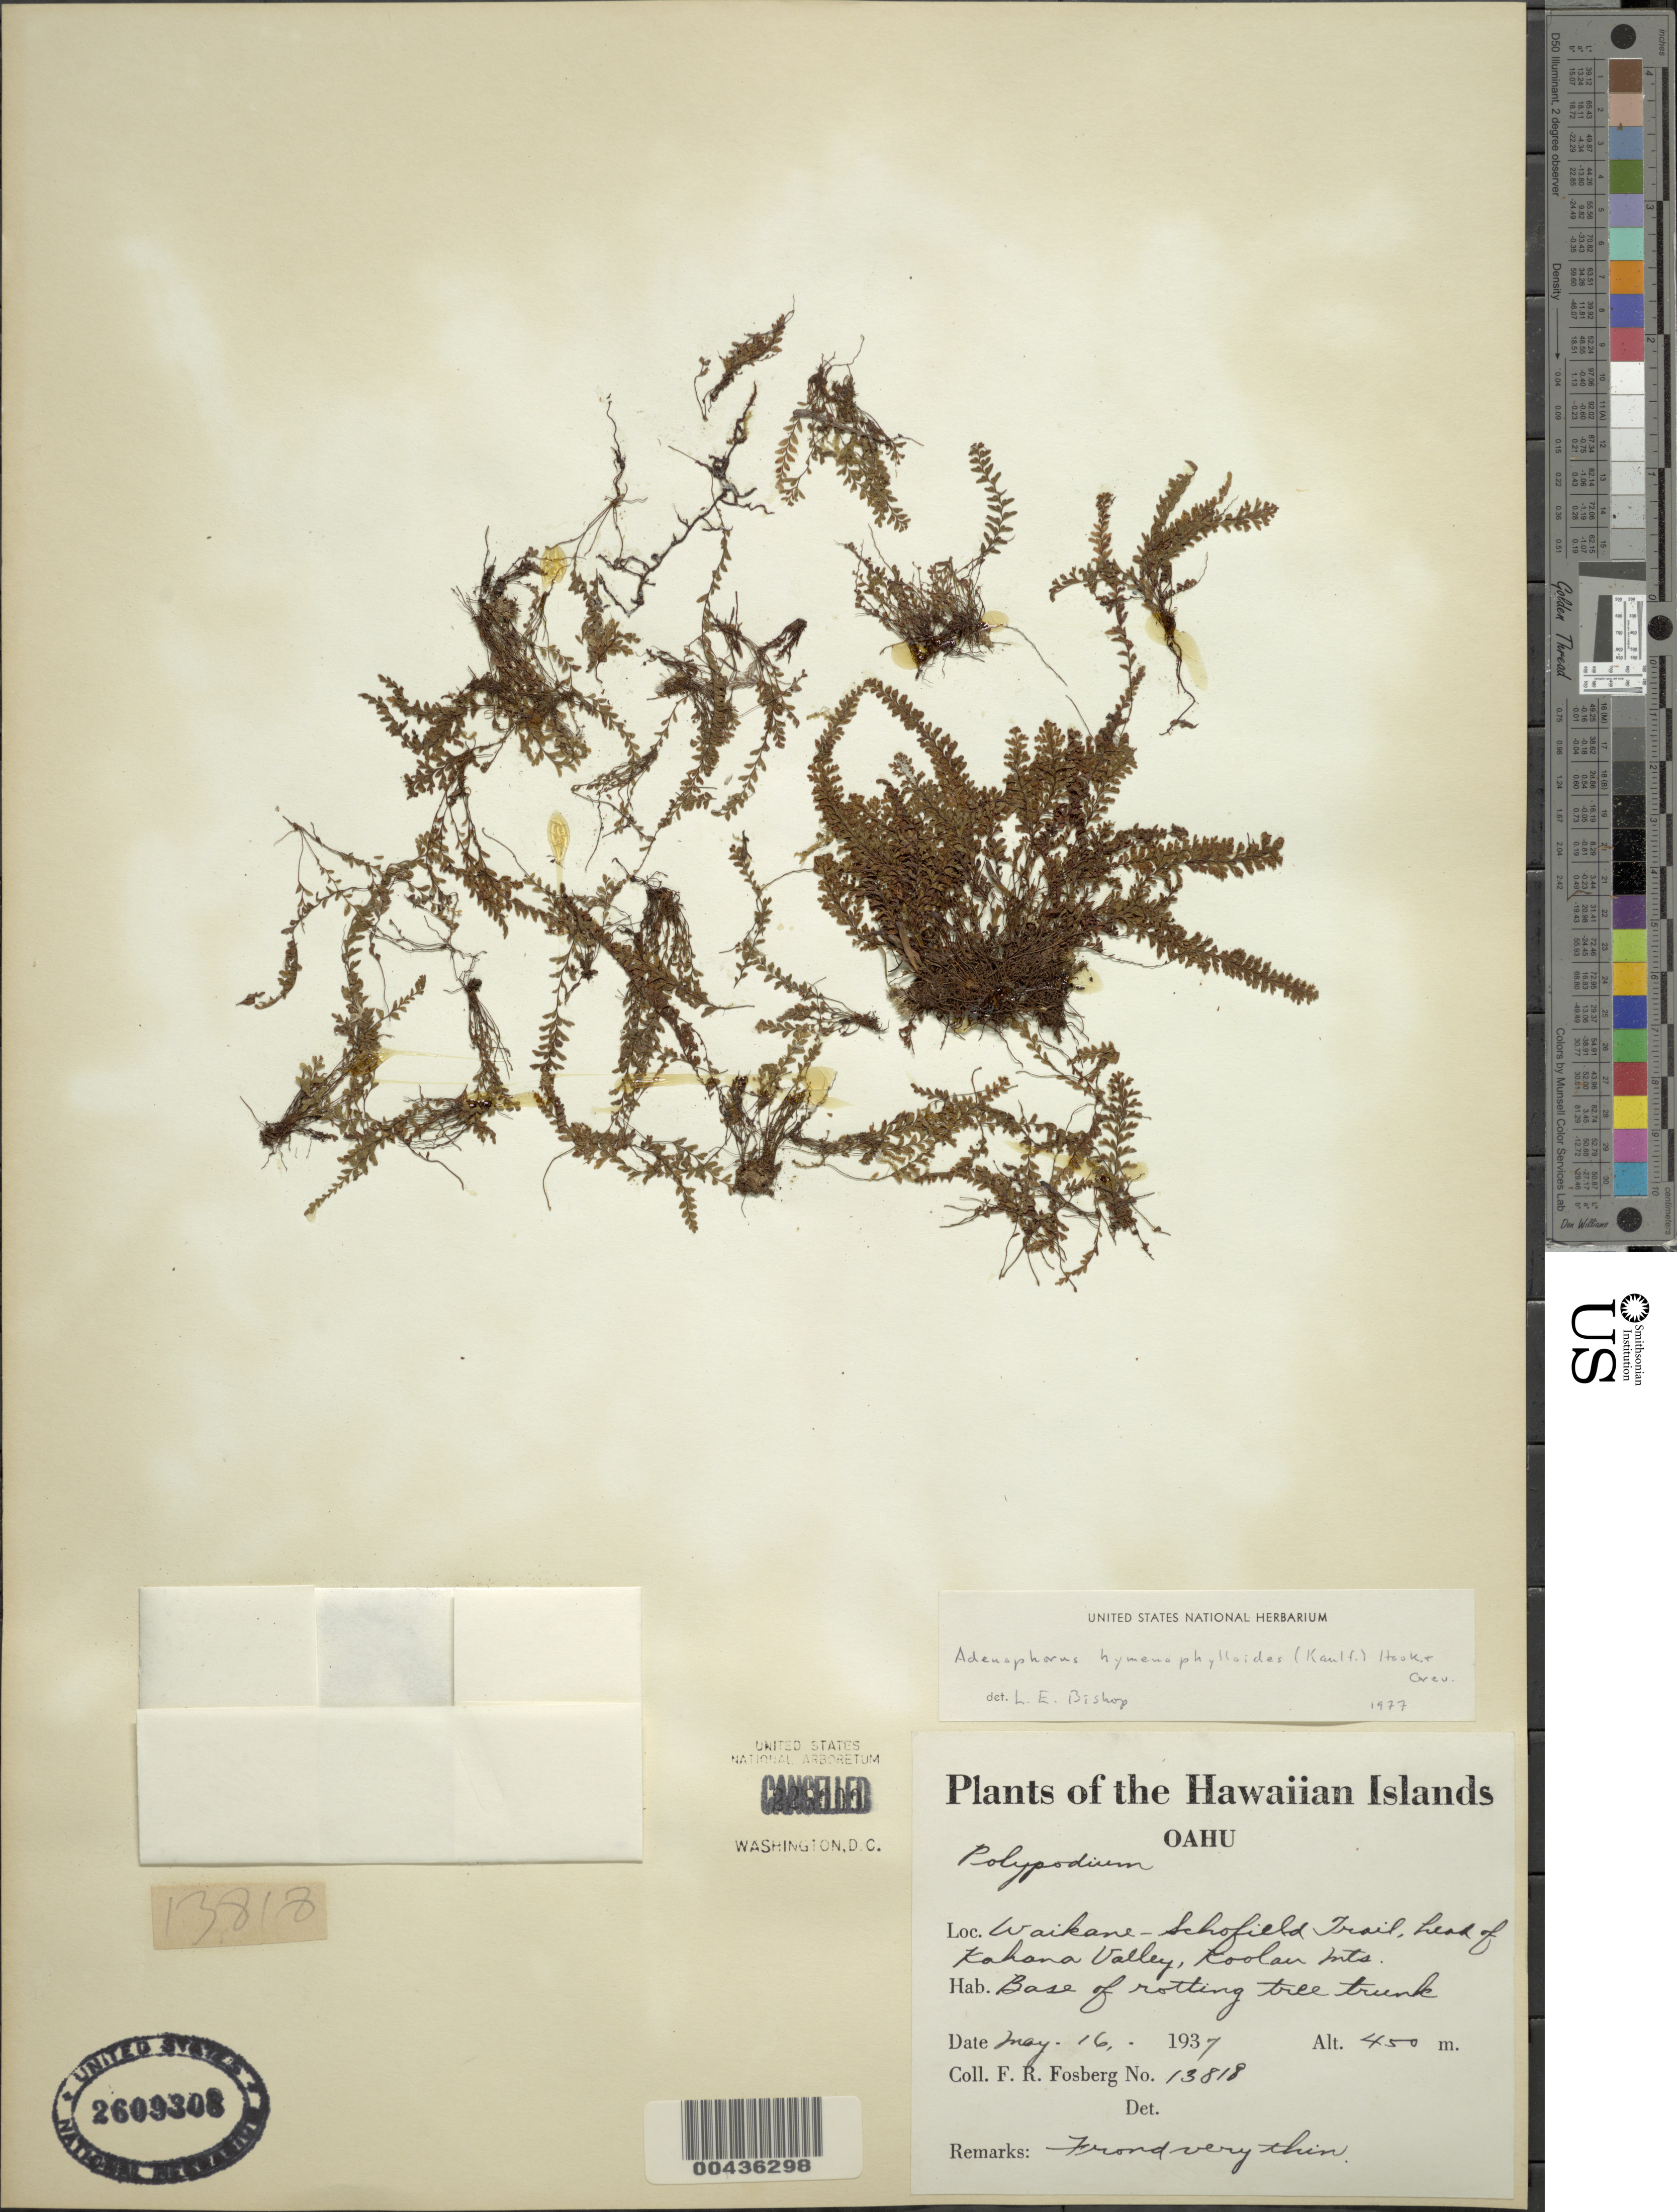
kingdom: Plantae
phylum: Tracheophyta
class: Polypodiopsida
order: Polypodiales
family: Polypodiaceae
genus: Adenophorus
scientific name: Adenophorus hymenophylloides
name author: (Kaulf.) Hook. & Grev.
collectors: F. R. Fosberg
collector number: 13818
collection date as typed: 16 May 1937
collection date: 1937-05-16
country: United States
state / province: Hawaii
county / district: Honolulu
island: Oahu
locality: Waikane-Schofield Trail, head of Kahana Valley, Koolau Mts.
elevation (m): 450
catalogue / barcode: US 2609308